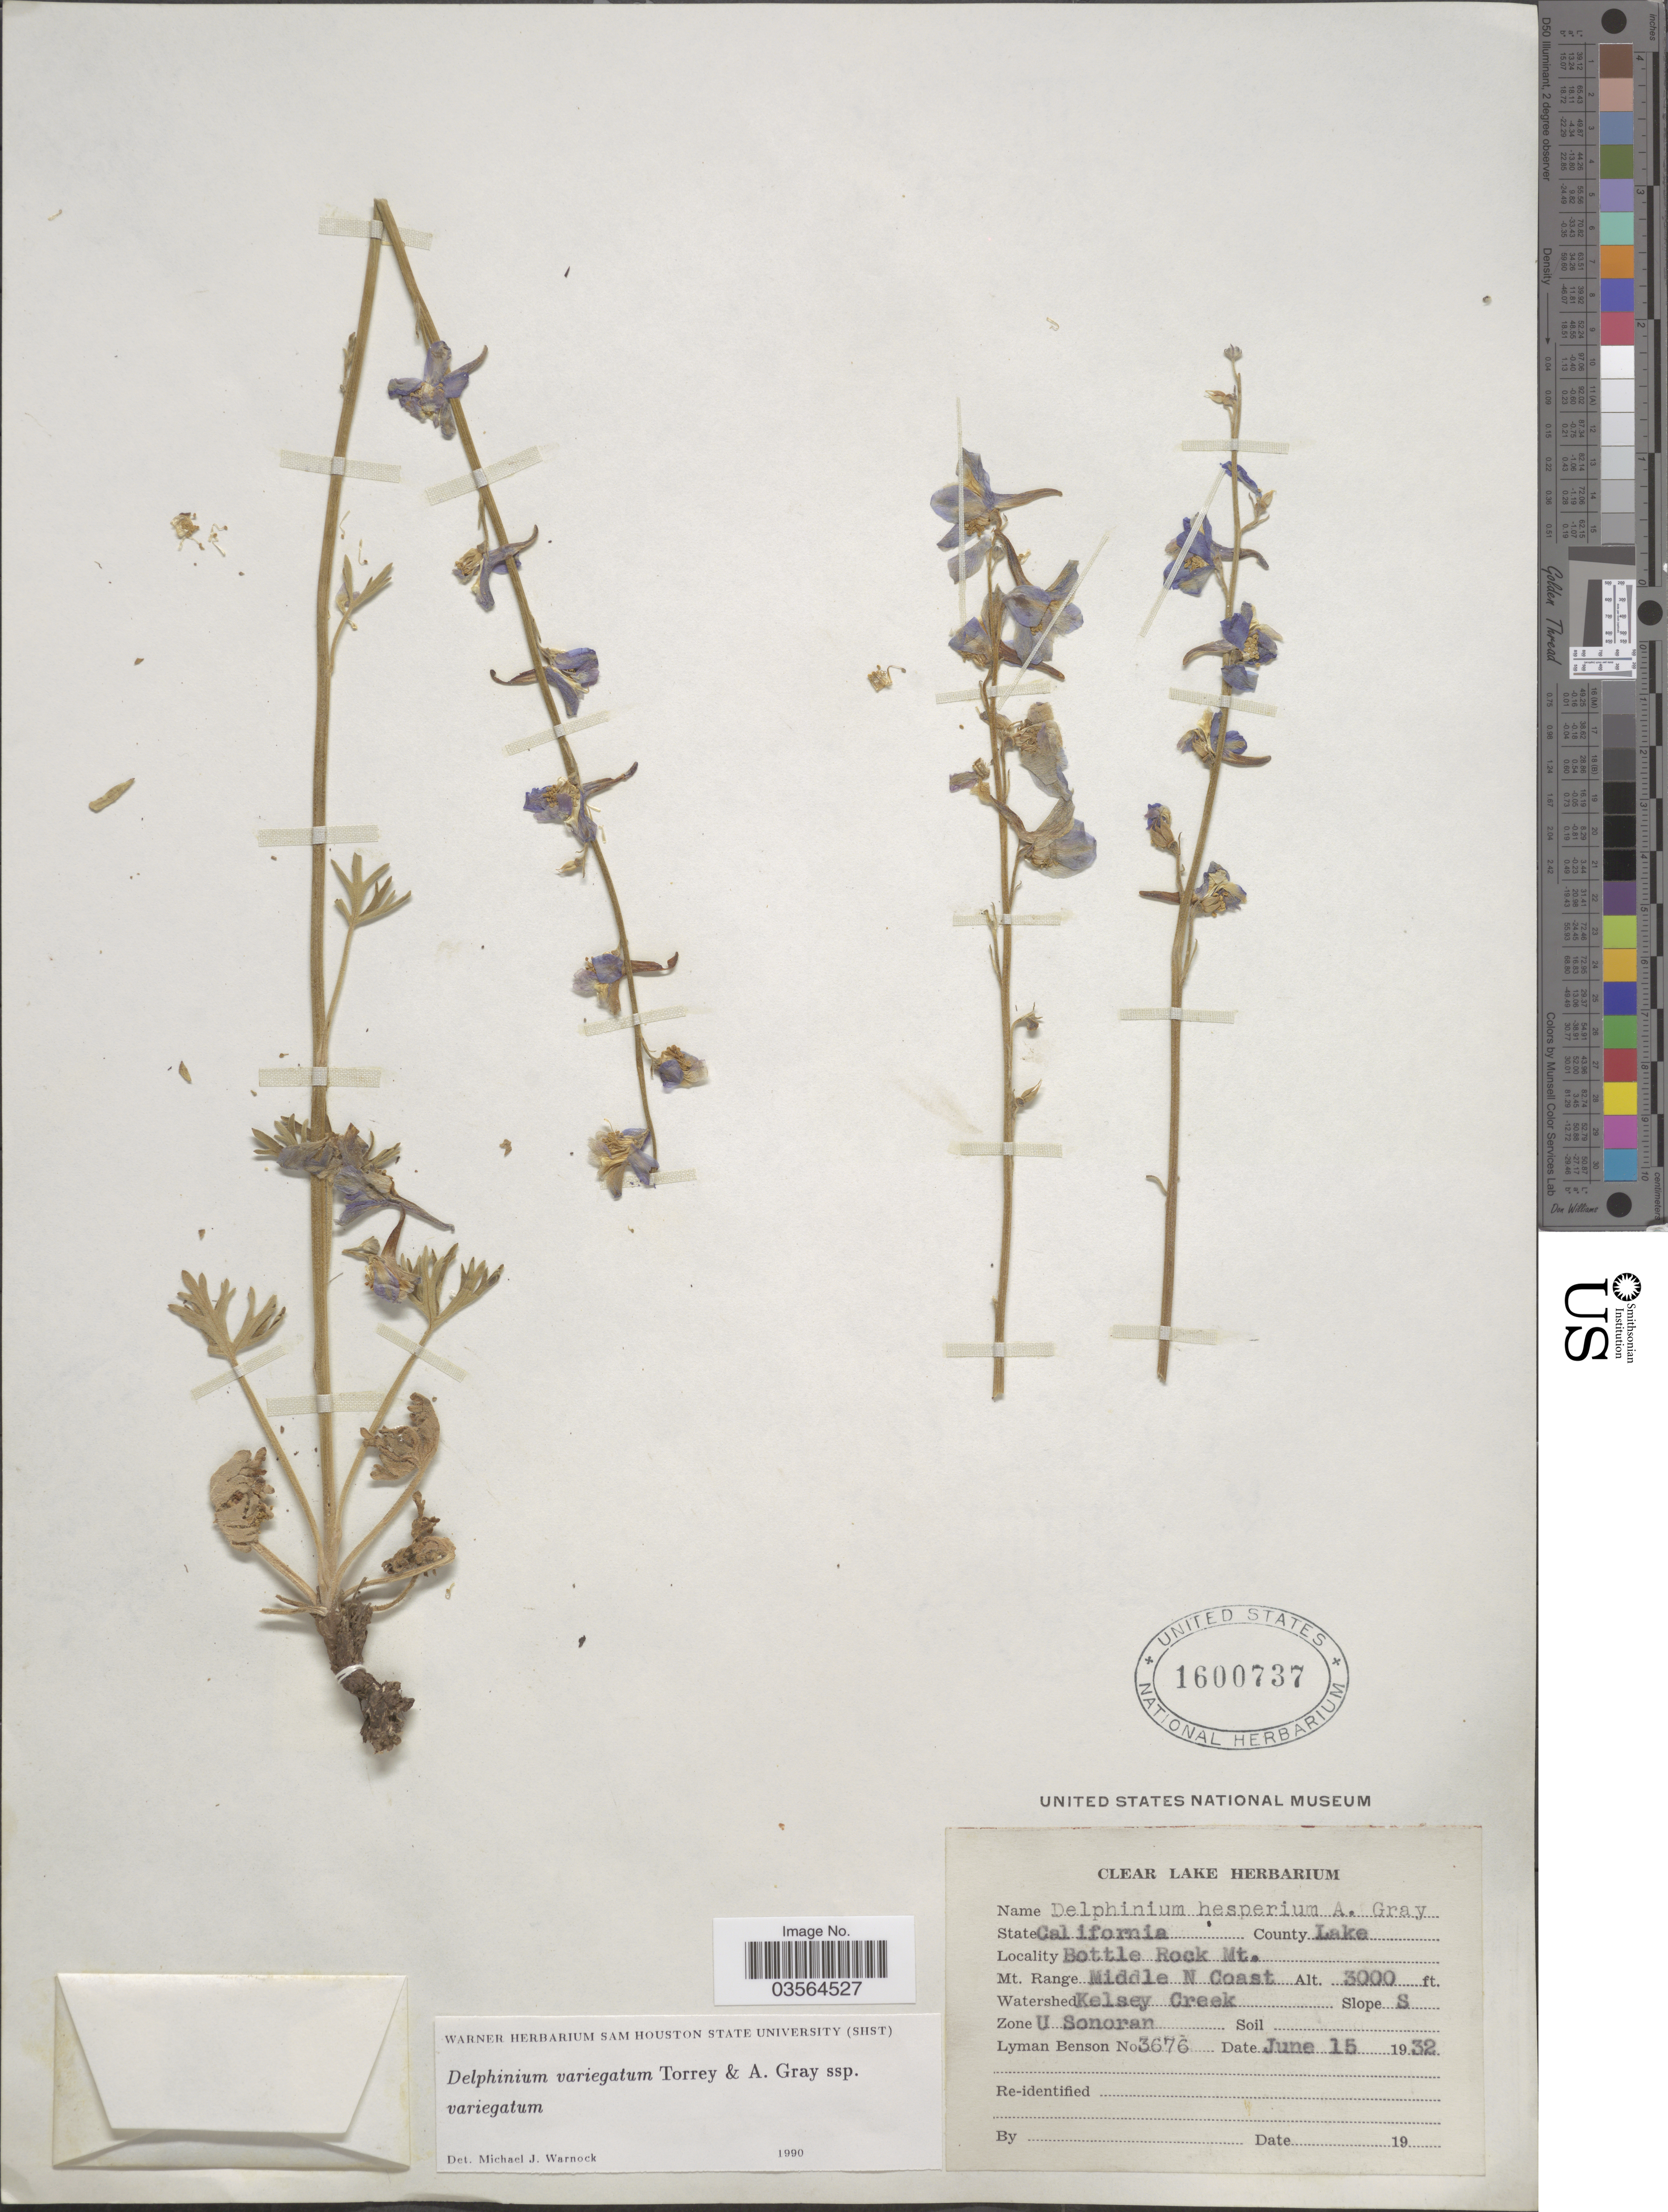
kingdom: Plantae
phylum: Tracheophyta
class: Magnoliopsida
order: Ranunculales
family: Ranunculaceae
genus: Delphinium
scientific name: Delphinium variegatum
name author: Torr. & A. Gray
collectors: L. D. Benson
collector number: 3676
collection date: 1932-06-15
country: United States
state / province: California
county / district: Lake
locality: County Lake. Bottle Rock Mt. Mt. Range Middle N Coast. Watershed Kelsey Creek. Zone U Sonoran.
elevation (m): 914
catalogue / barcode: US 1600737